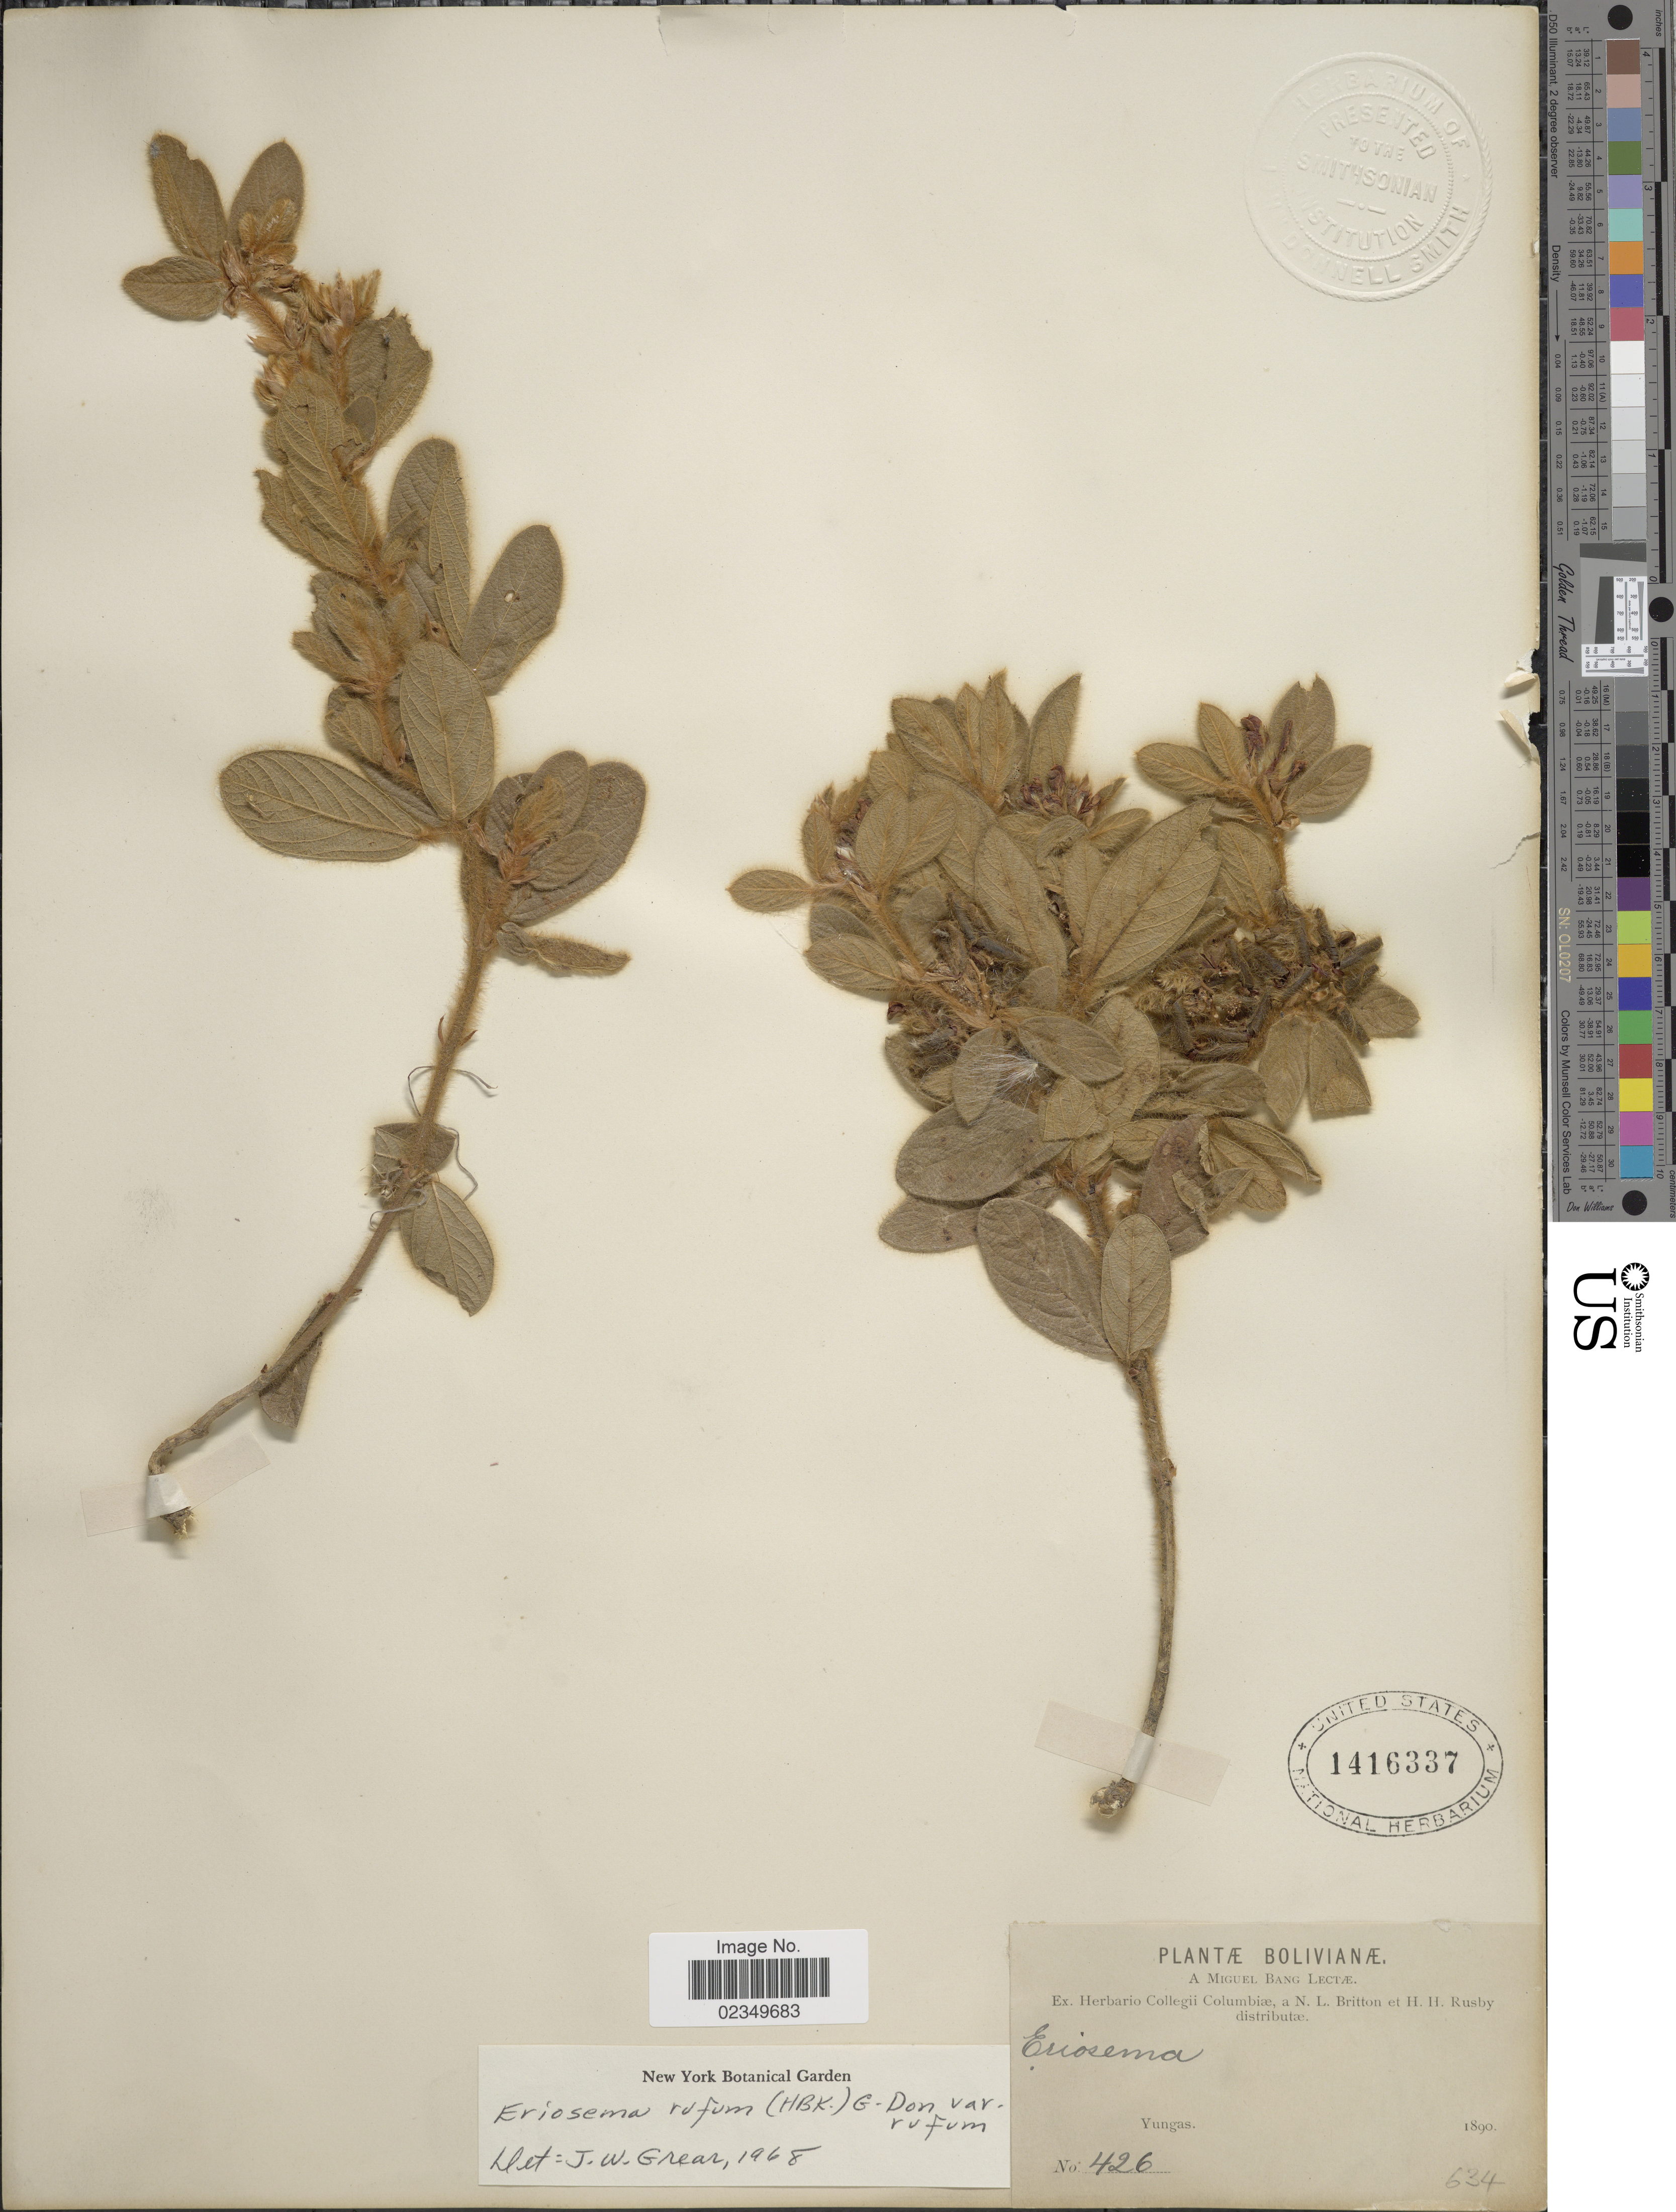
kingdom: Plantae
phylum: Tracheophyta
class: Magnoliopsida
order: Fabales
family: Fabaceae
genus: Eriosema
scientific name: Eriosema rufum var. rufum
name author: (Kunth) G. Don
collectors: M. Bang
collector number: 426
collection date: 1890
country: Bolivia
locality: Yungas, Bolivia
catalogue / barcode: US 1416337